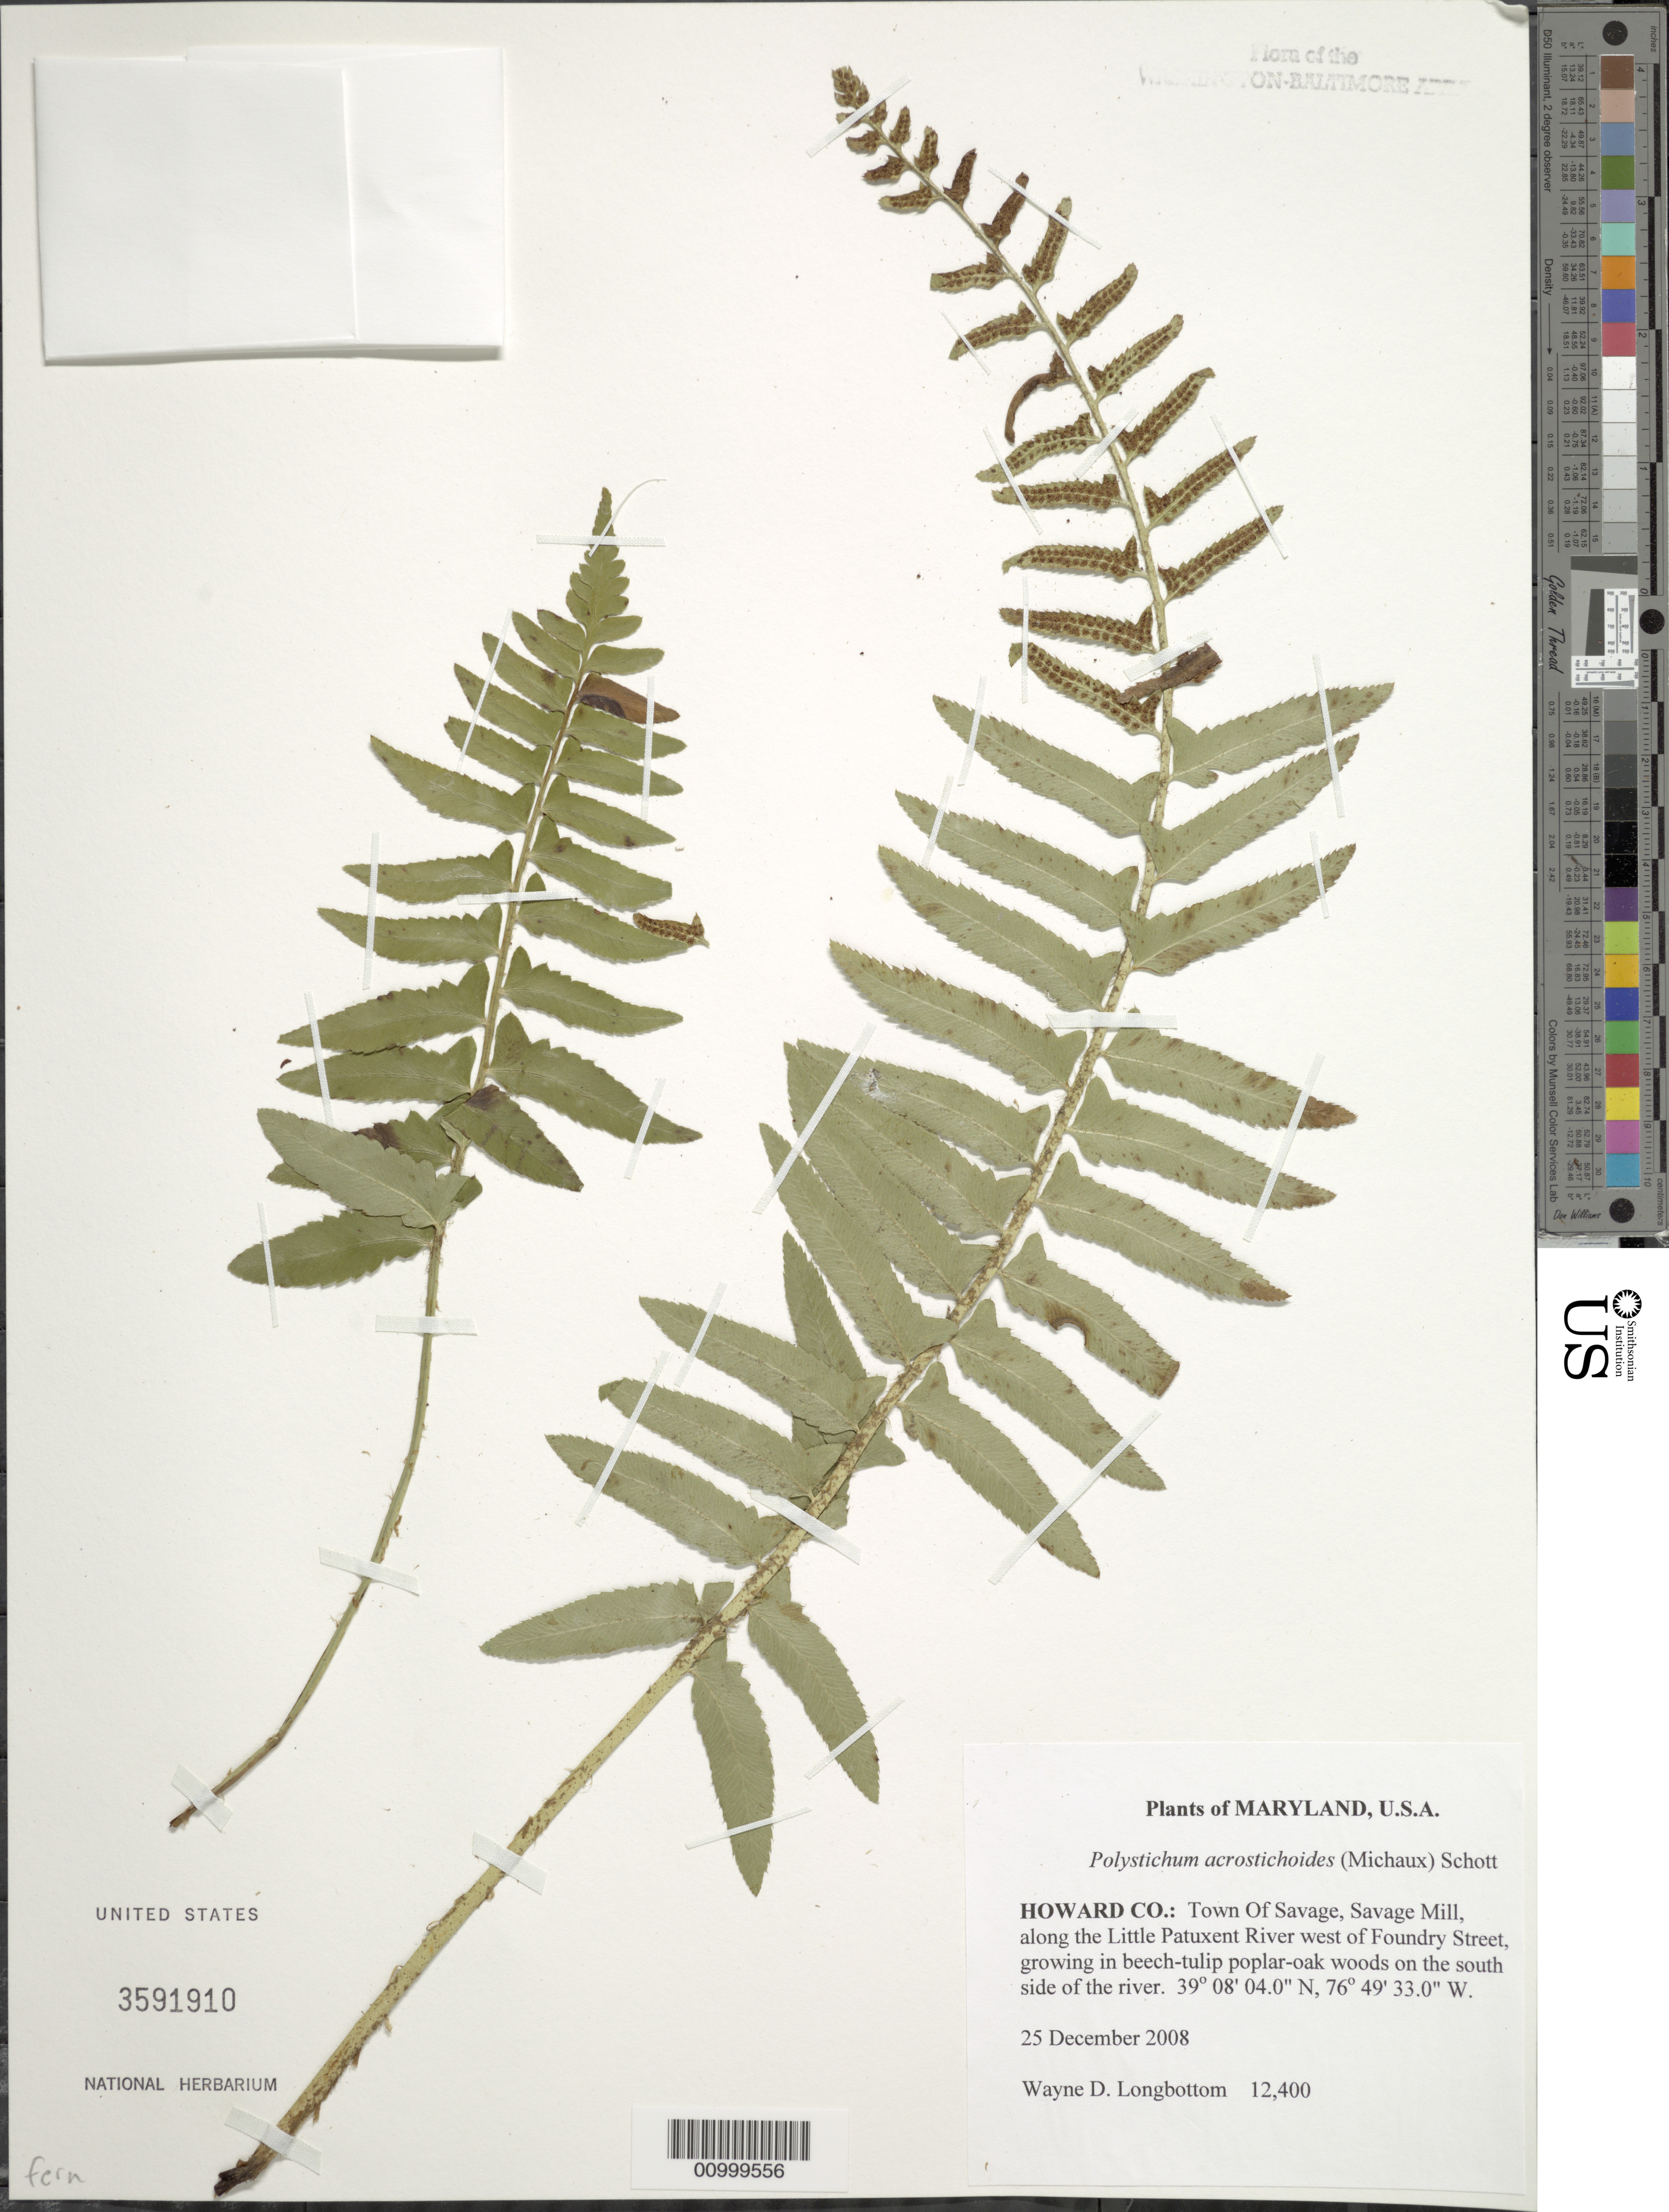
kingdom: Plantae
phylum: Tracheophyta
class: Polypodiopsida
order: Polypodiales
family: Dryopteridaceae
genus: Polystichum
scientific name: Polystichum acrostichoides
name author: (Michx.) Schott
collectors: W. D. Longbottom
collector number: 12400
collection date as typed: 25 December 2008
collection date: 2008-12-25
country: United States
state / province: Maryland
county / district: Howard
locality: Town of Savage, Savage Mill, along the Little Patuxent River west of Foundry Street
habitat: growing in beech-tulip poplar-oak woods on the south side of the river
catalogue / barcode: US 3591910